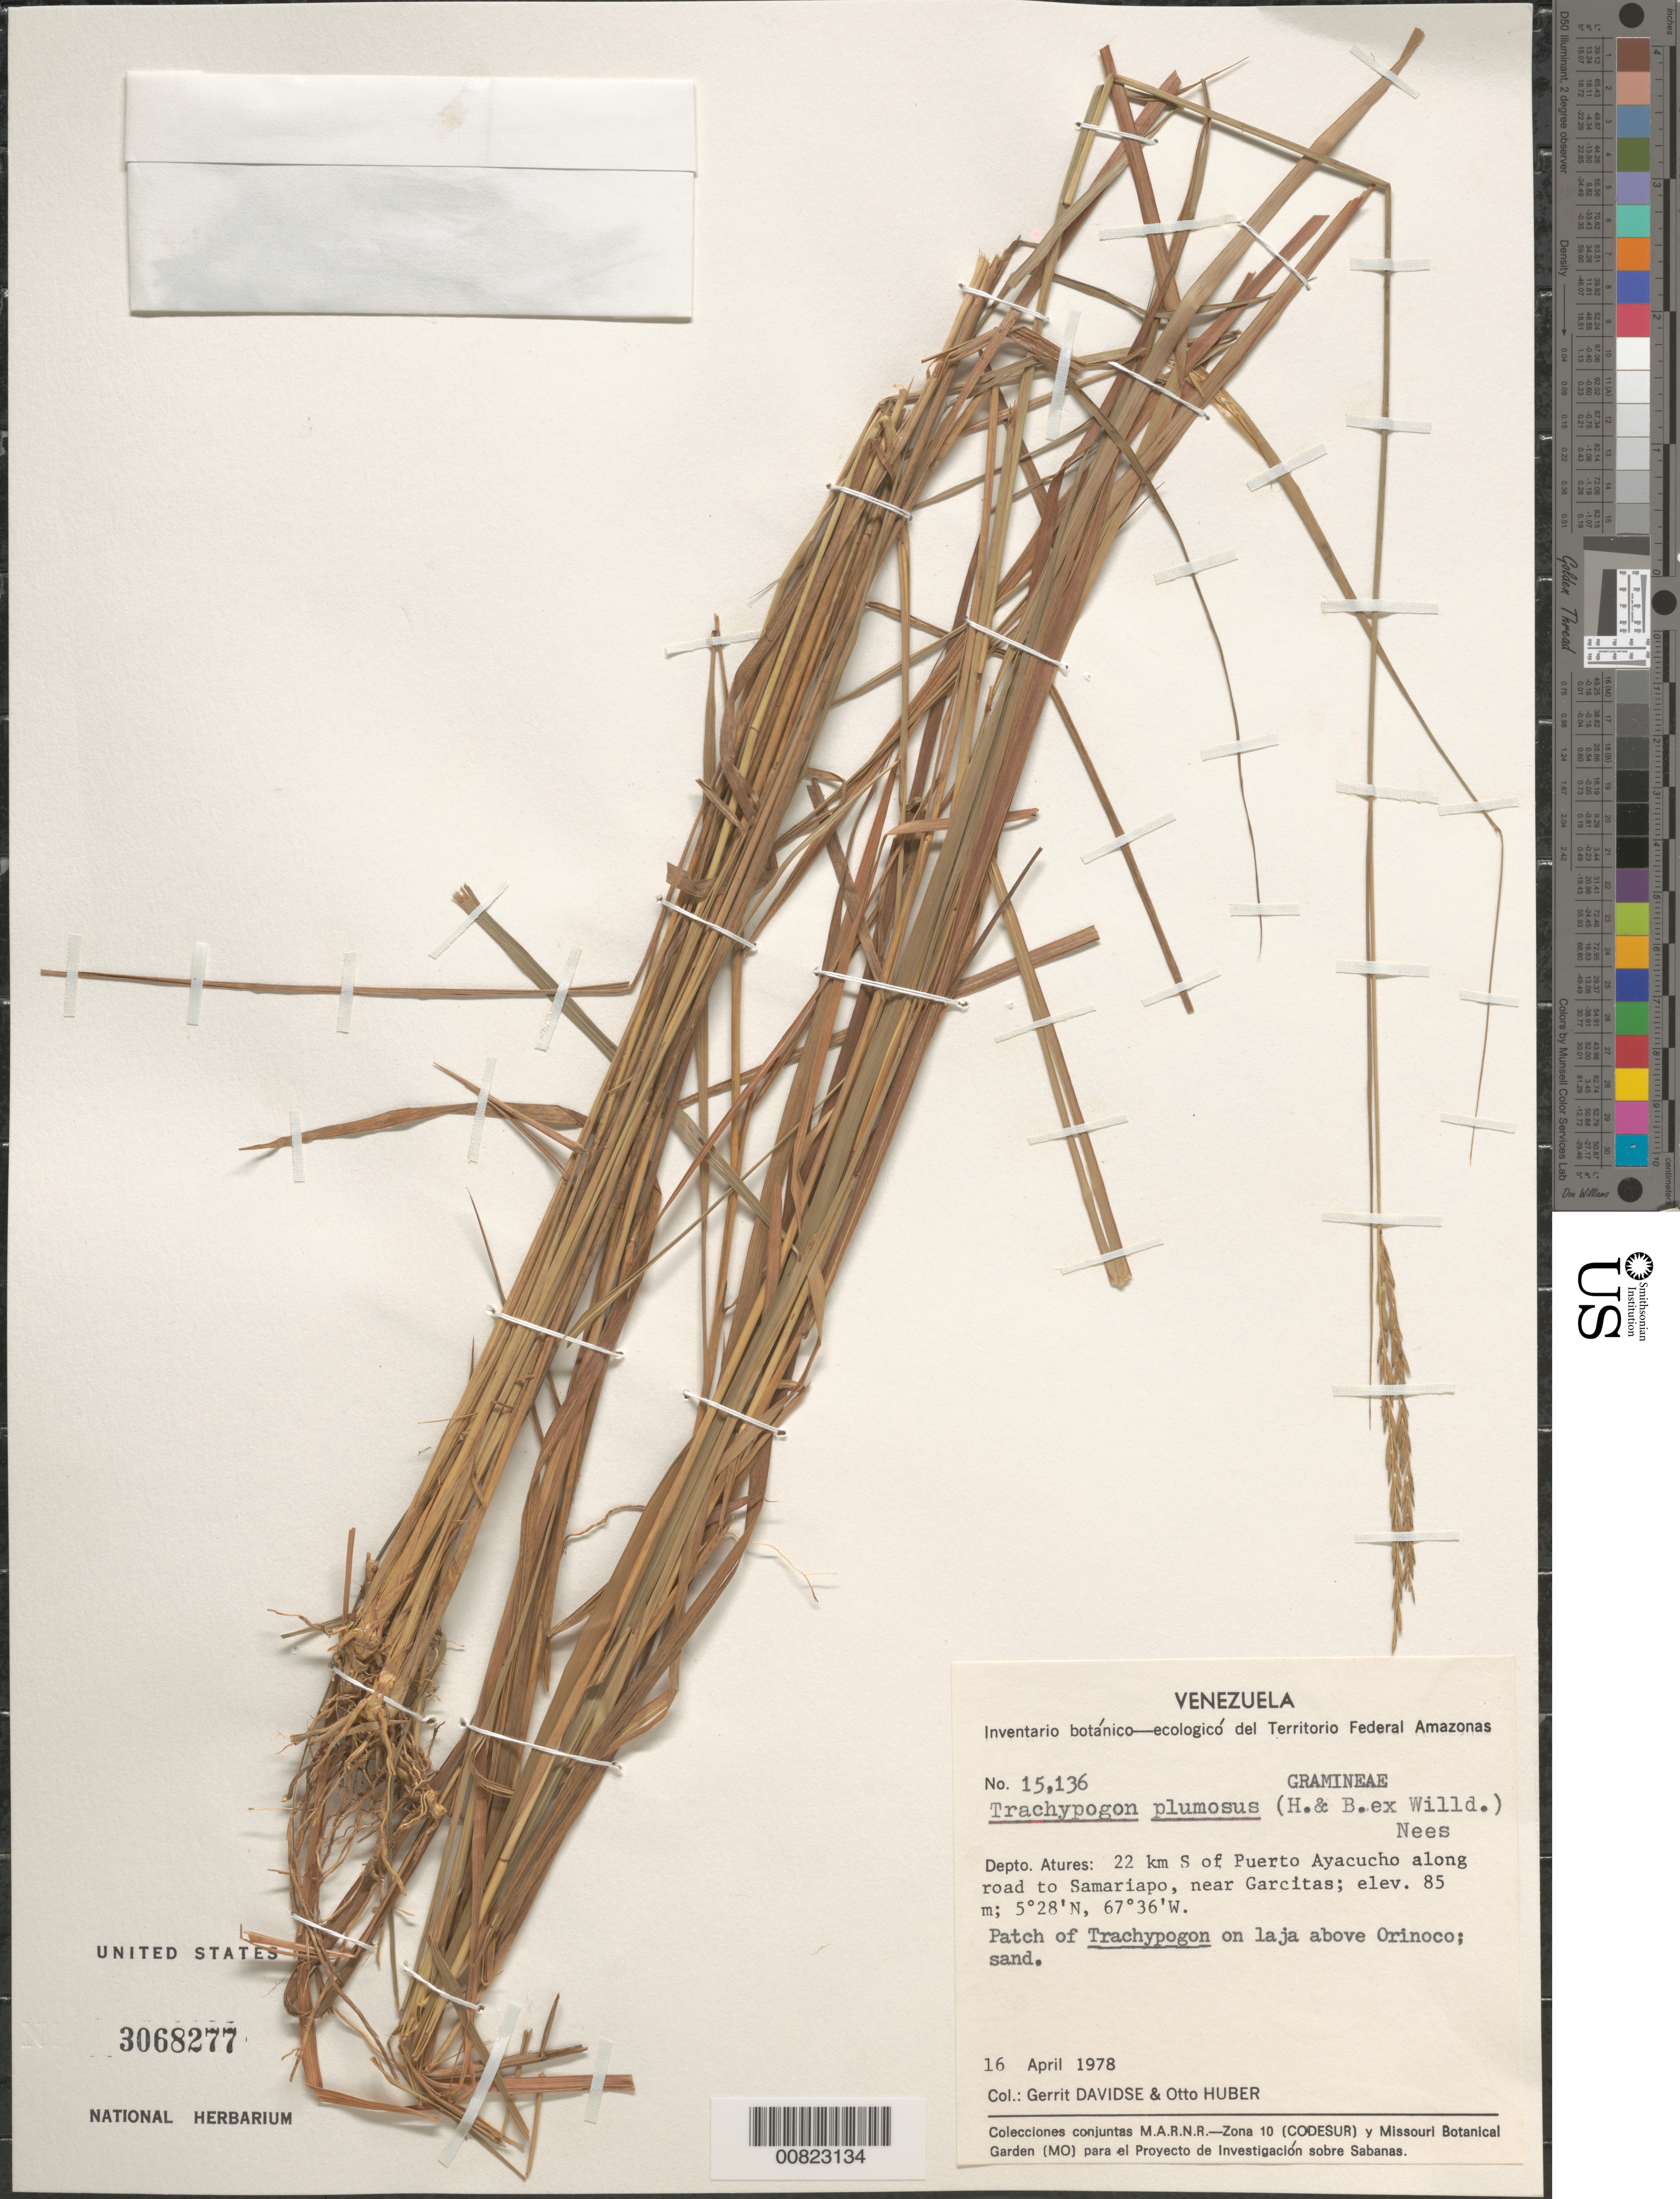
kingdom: Plantae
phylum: Tracheophyta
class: Liliopsida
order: Poales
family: Poaceae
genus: Trachypogon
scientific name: Trachypogon plumosus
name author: (Humb. & Bonpl.) Nees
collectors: G. Davidse & O. Huber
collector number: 15136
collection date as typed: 16-Apr-78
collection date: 1978-04-16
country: Venezuela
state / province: Amazonas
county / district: Atures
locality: Puerto Ayacucho, 22 km S of along road to Samariapo, near Garcitas, Río Orinoco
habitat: Patch of Trachypogon on laja above river, on sand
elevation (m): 85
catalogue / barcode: US 3068277